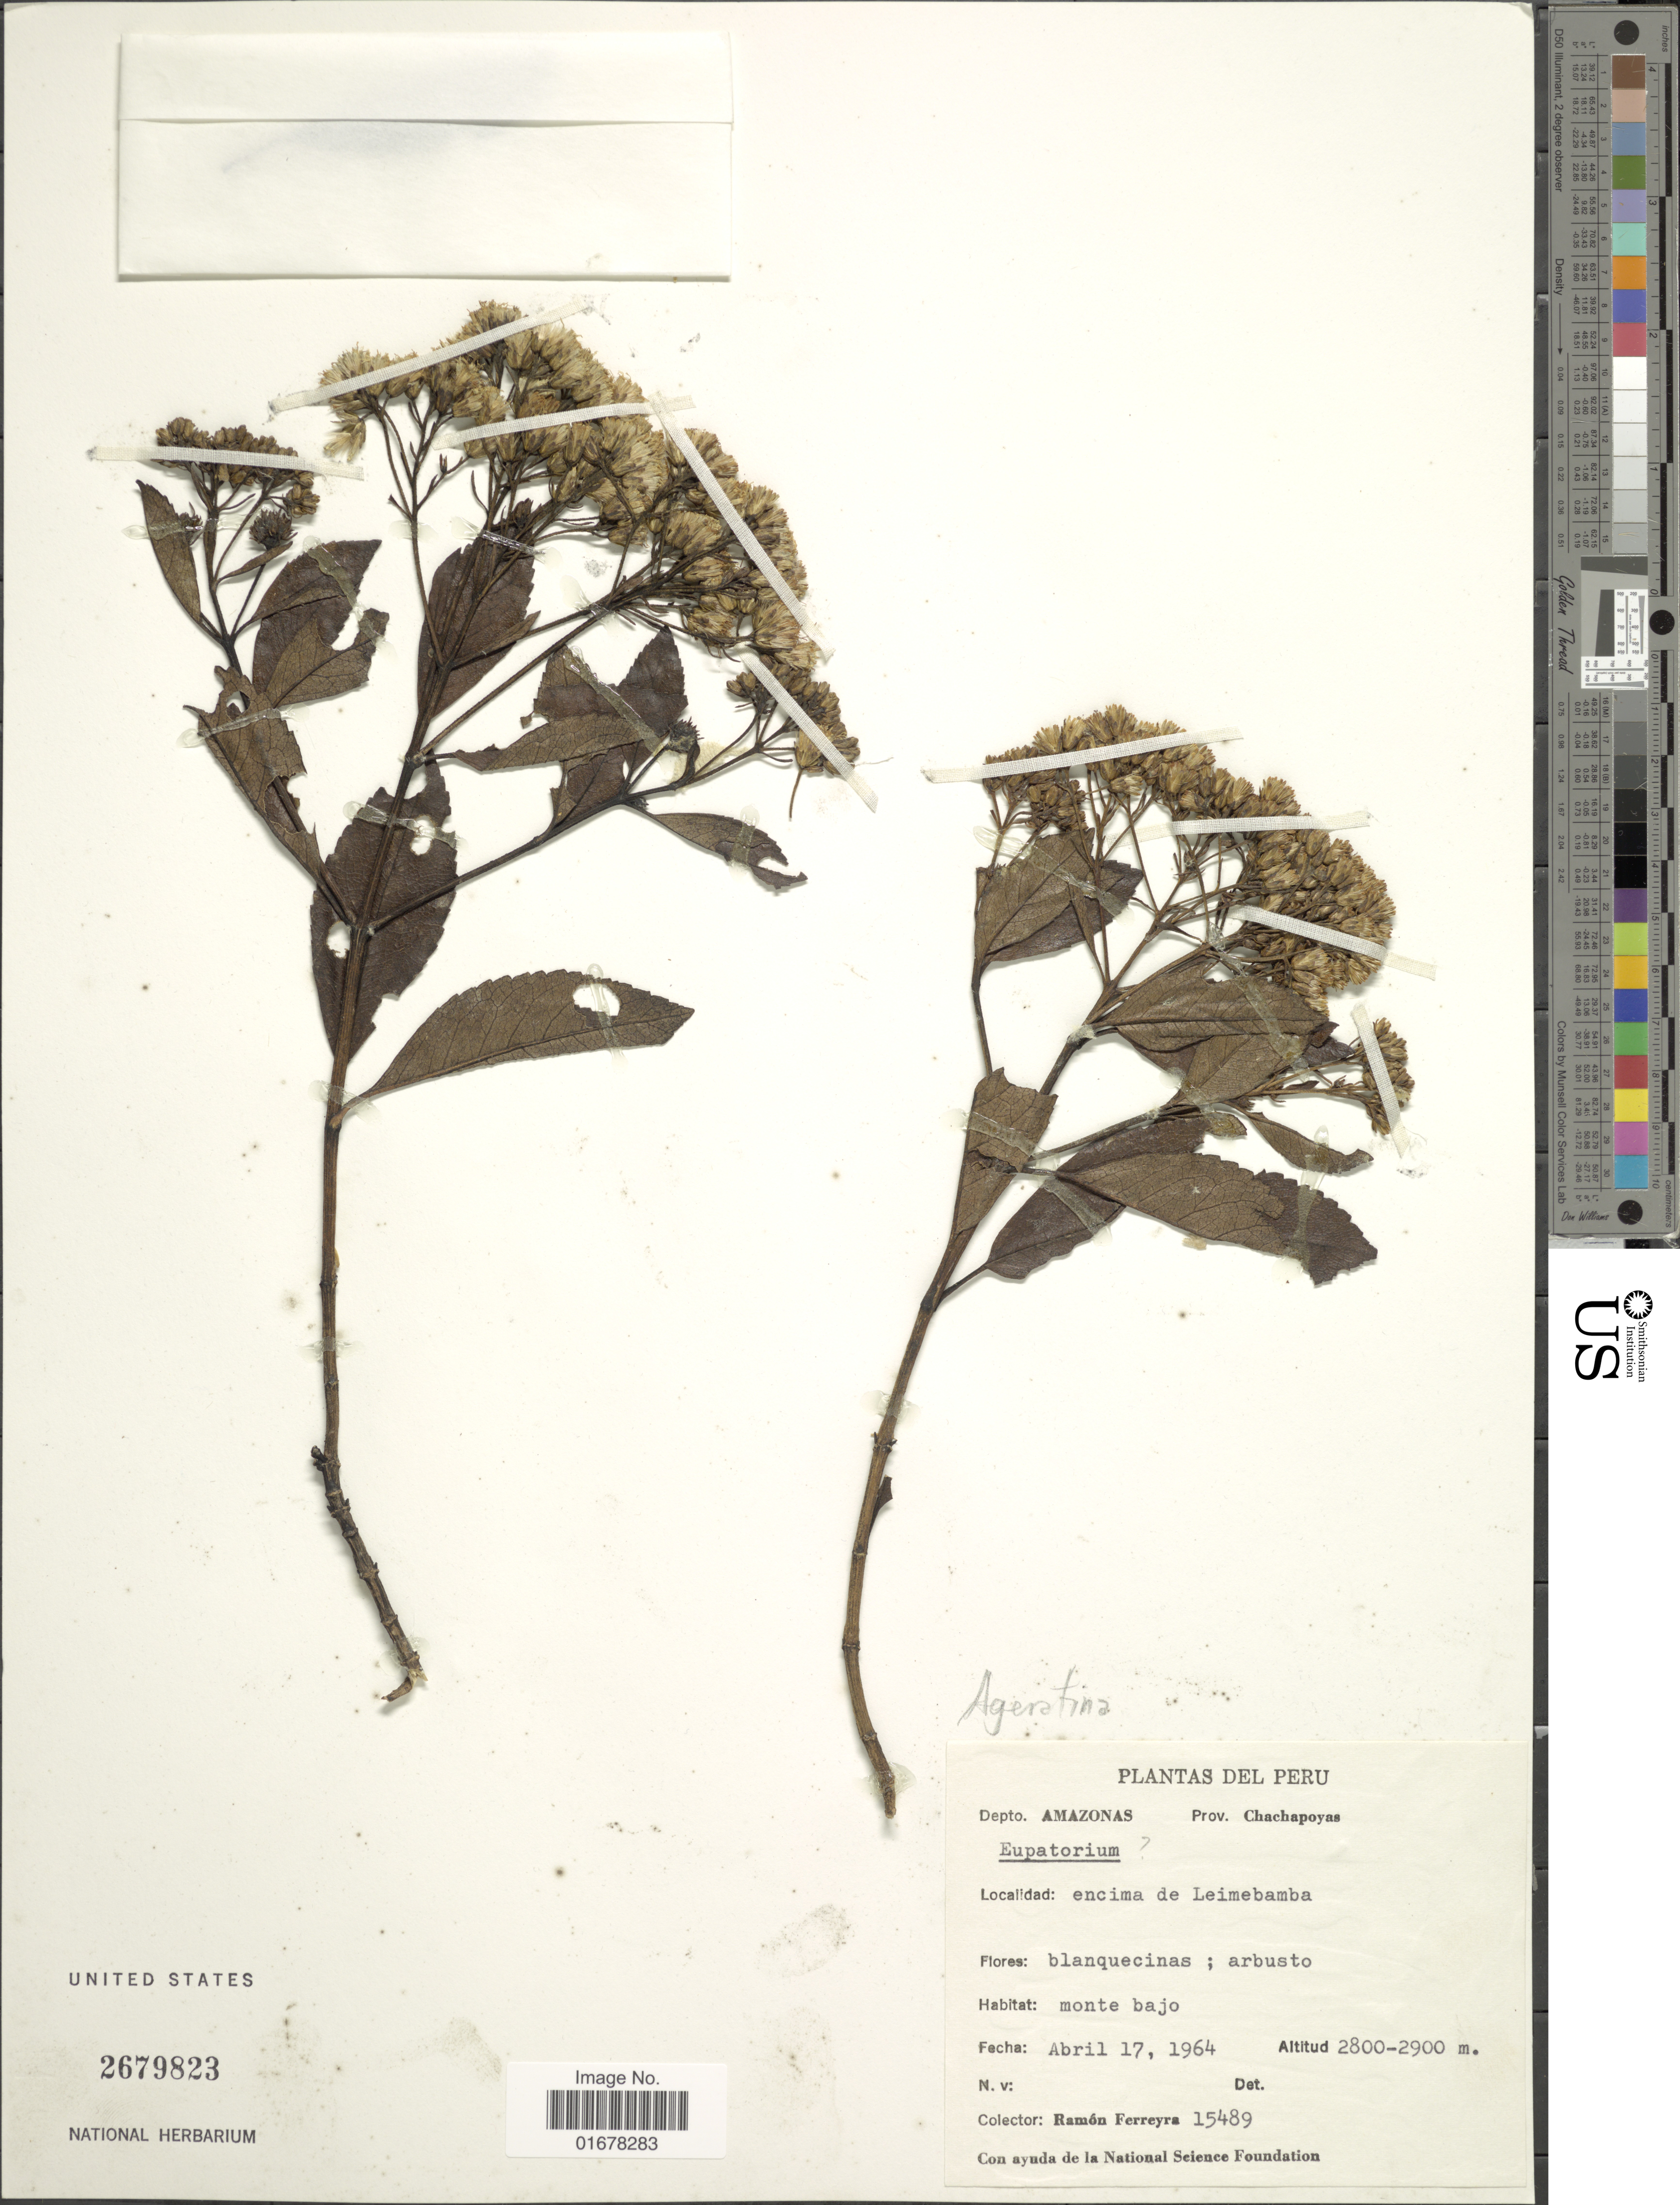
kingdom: Plantae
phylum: Tracheophyta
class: Magnoliopsida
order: Asterales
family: Asteraceae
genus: Ageratina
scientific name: Ageratina exserto-venosa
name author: (Klatt) R.M. King & H. Rob.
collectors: R. A. Ferreyra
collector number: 15489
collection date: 1964-04-17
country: Peru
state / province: Amazonas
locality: Depto. Amazonas, Prov.: Chachapoyas, encima de Leimebamba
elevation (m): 2800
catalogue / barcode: US 2679823